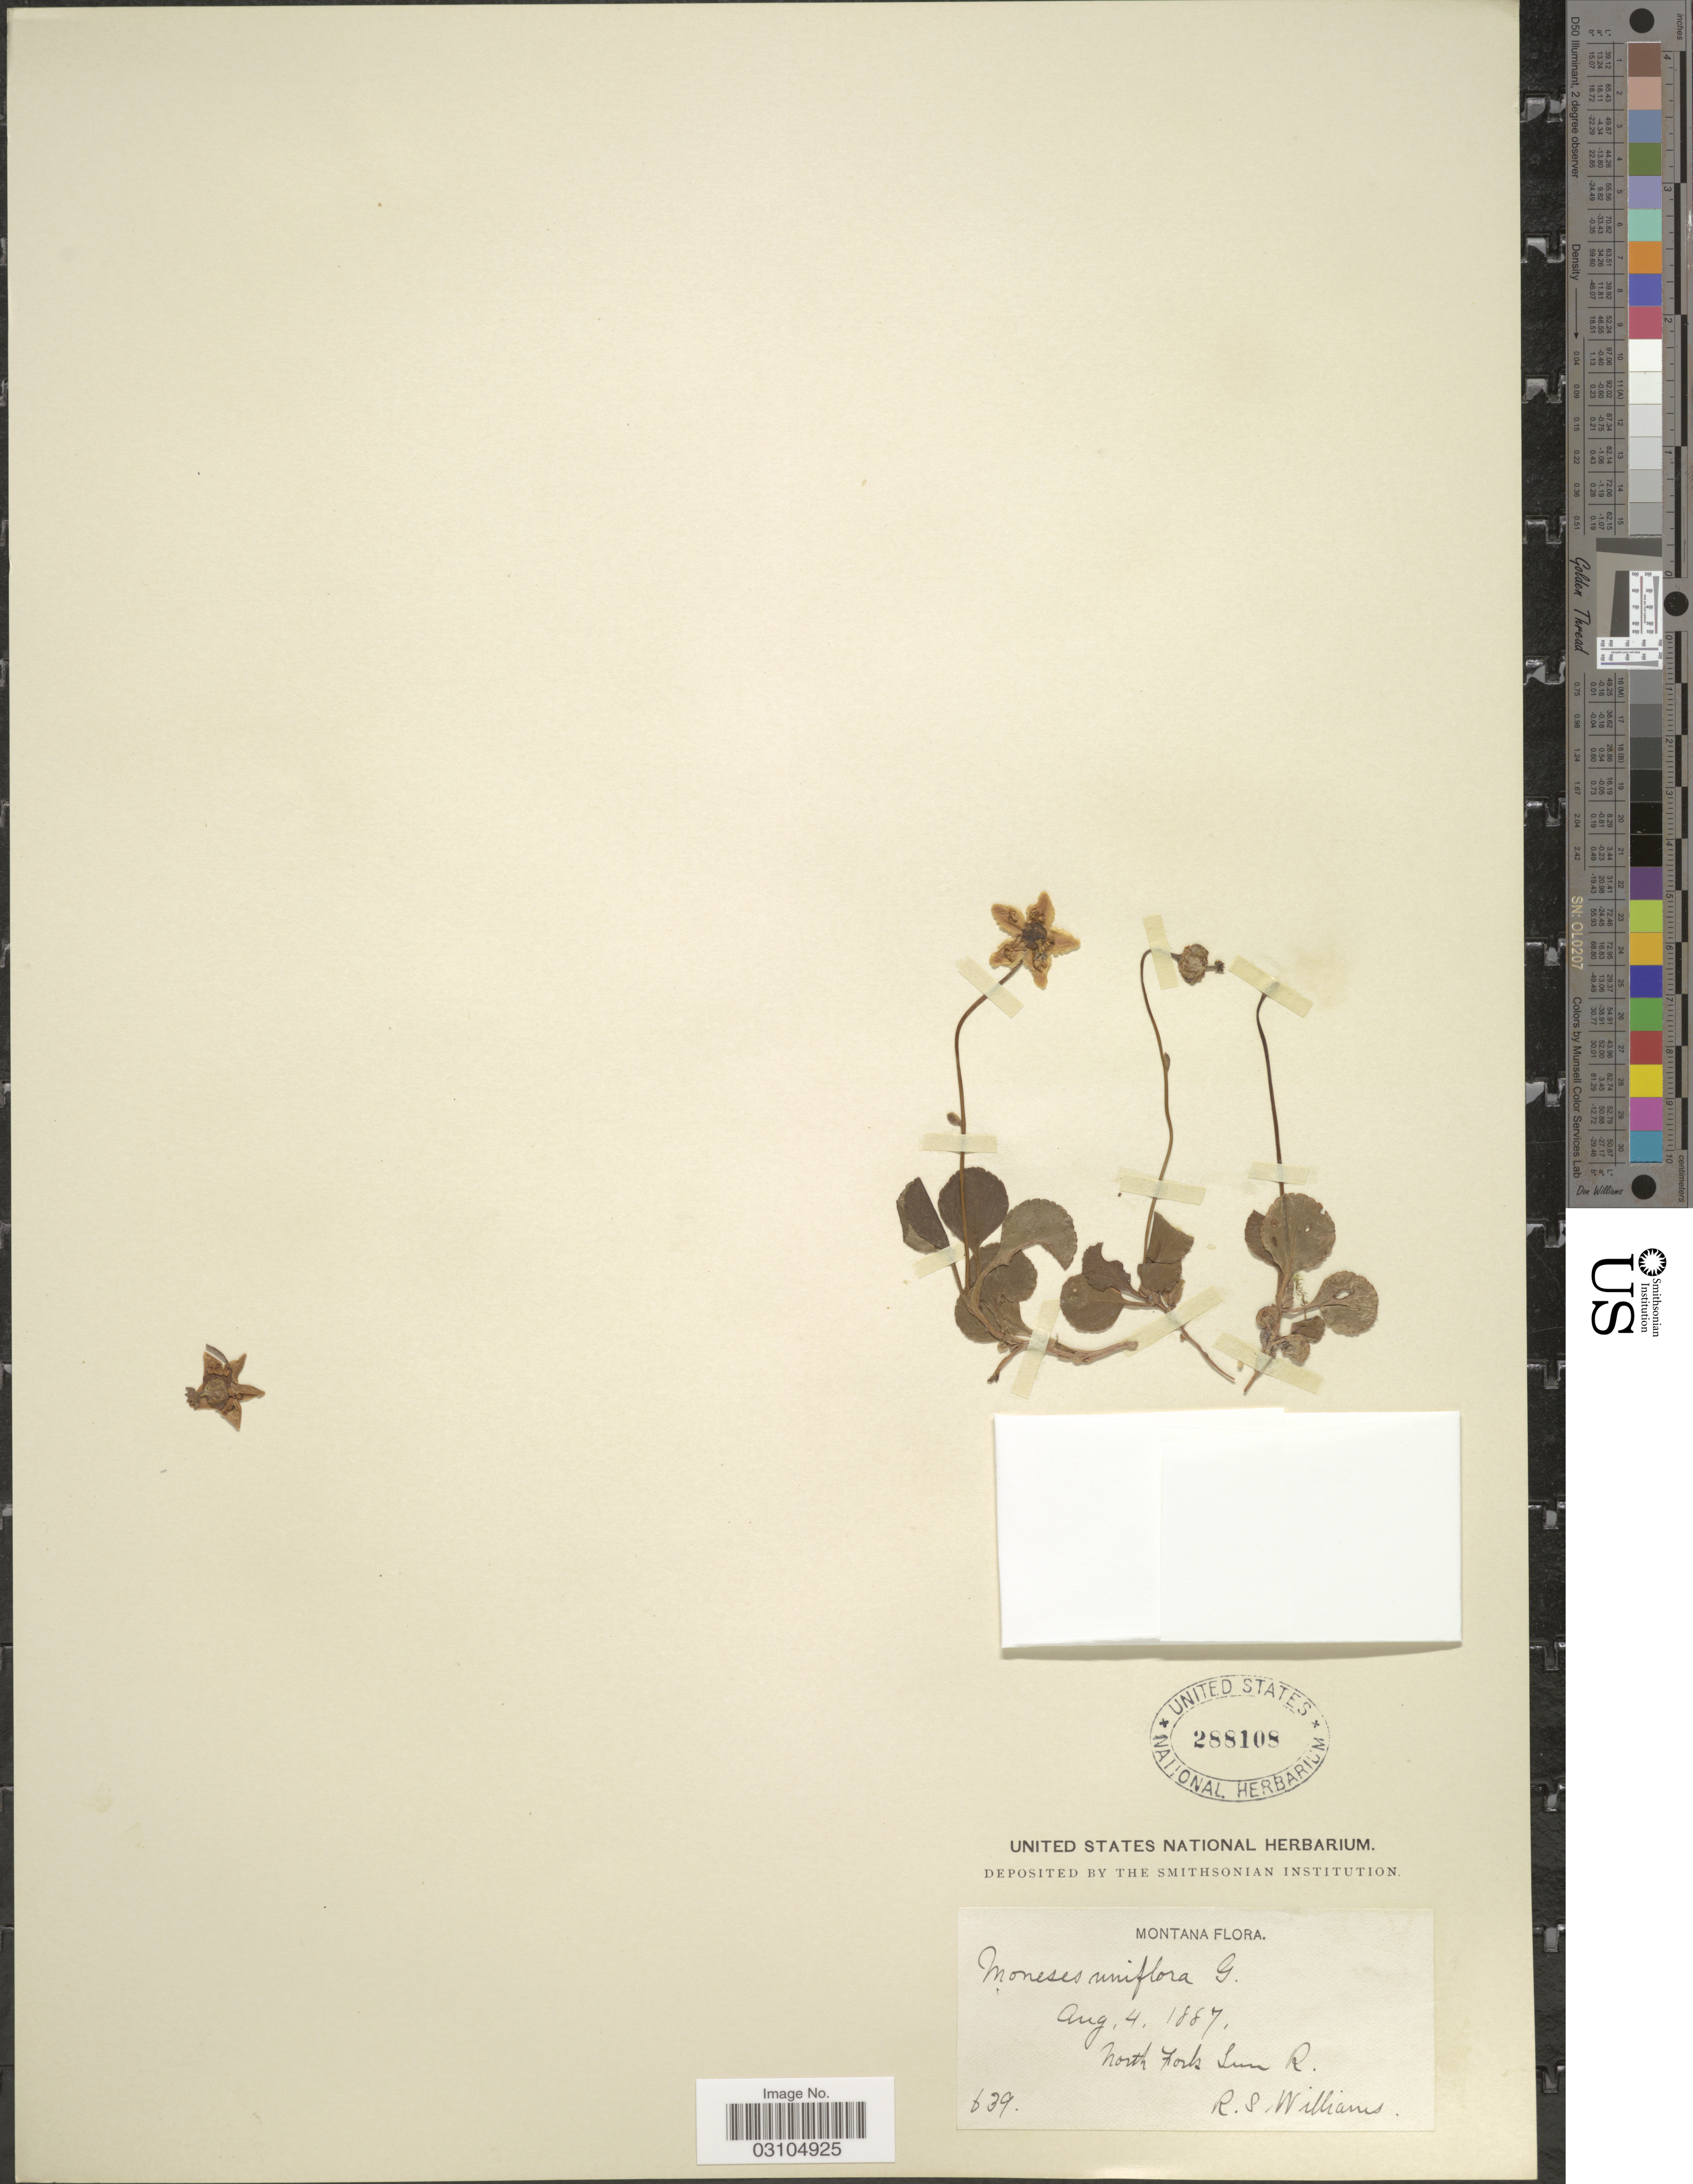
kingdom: Plantae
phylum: Tracheophyta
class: Magnoliopsida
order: Ericales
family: Ericaceae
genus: Moneses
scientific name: Moneses uniflora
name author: (L.) A. Gray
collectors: R. S. Williams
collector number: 639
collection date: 1887-08-04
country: United States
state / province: Montana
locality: North Fork Sun R.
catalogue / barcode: US 288108